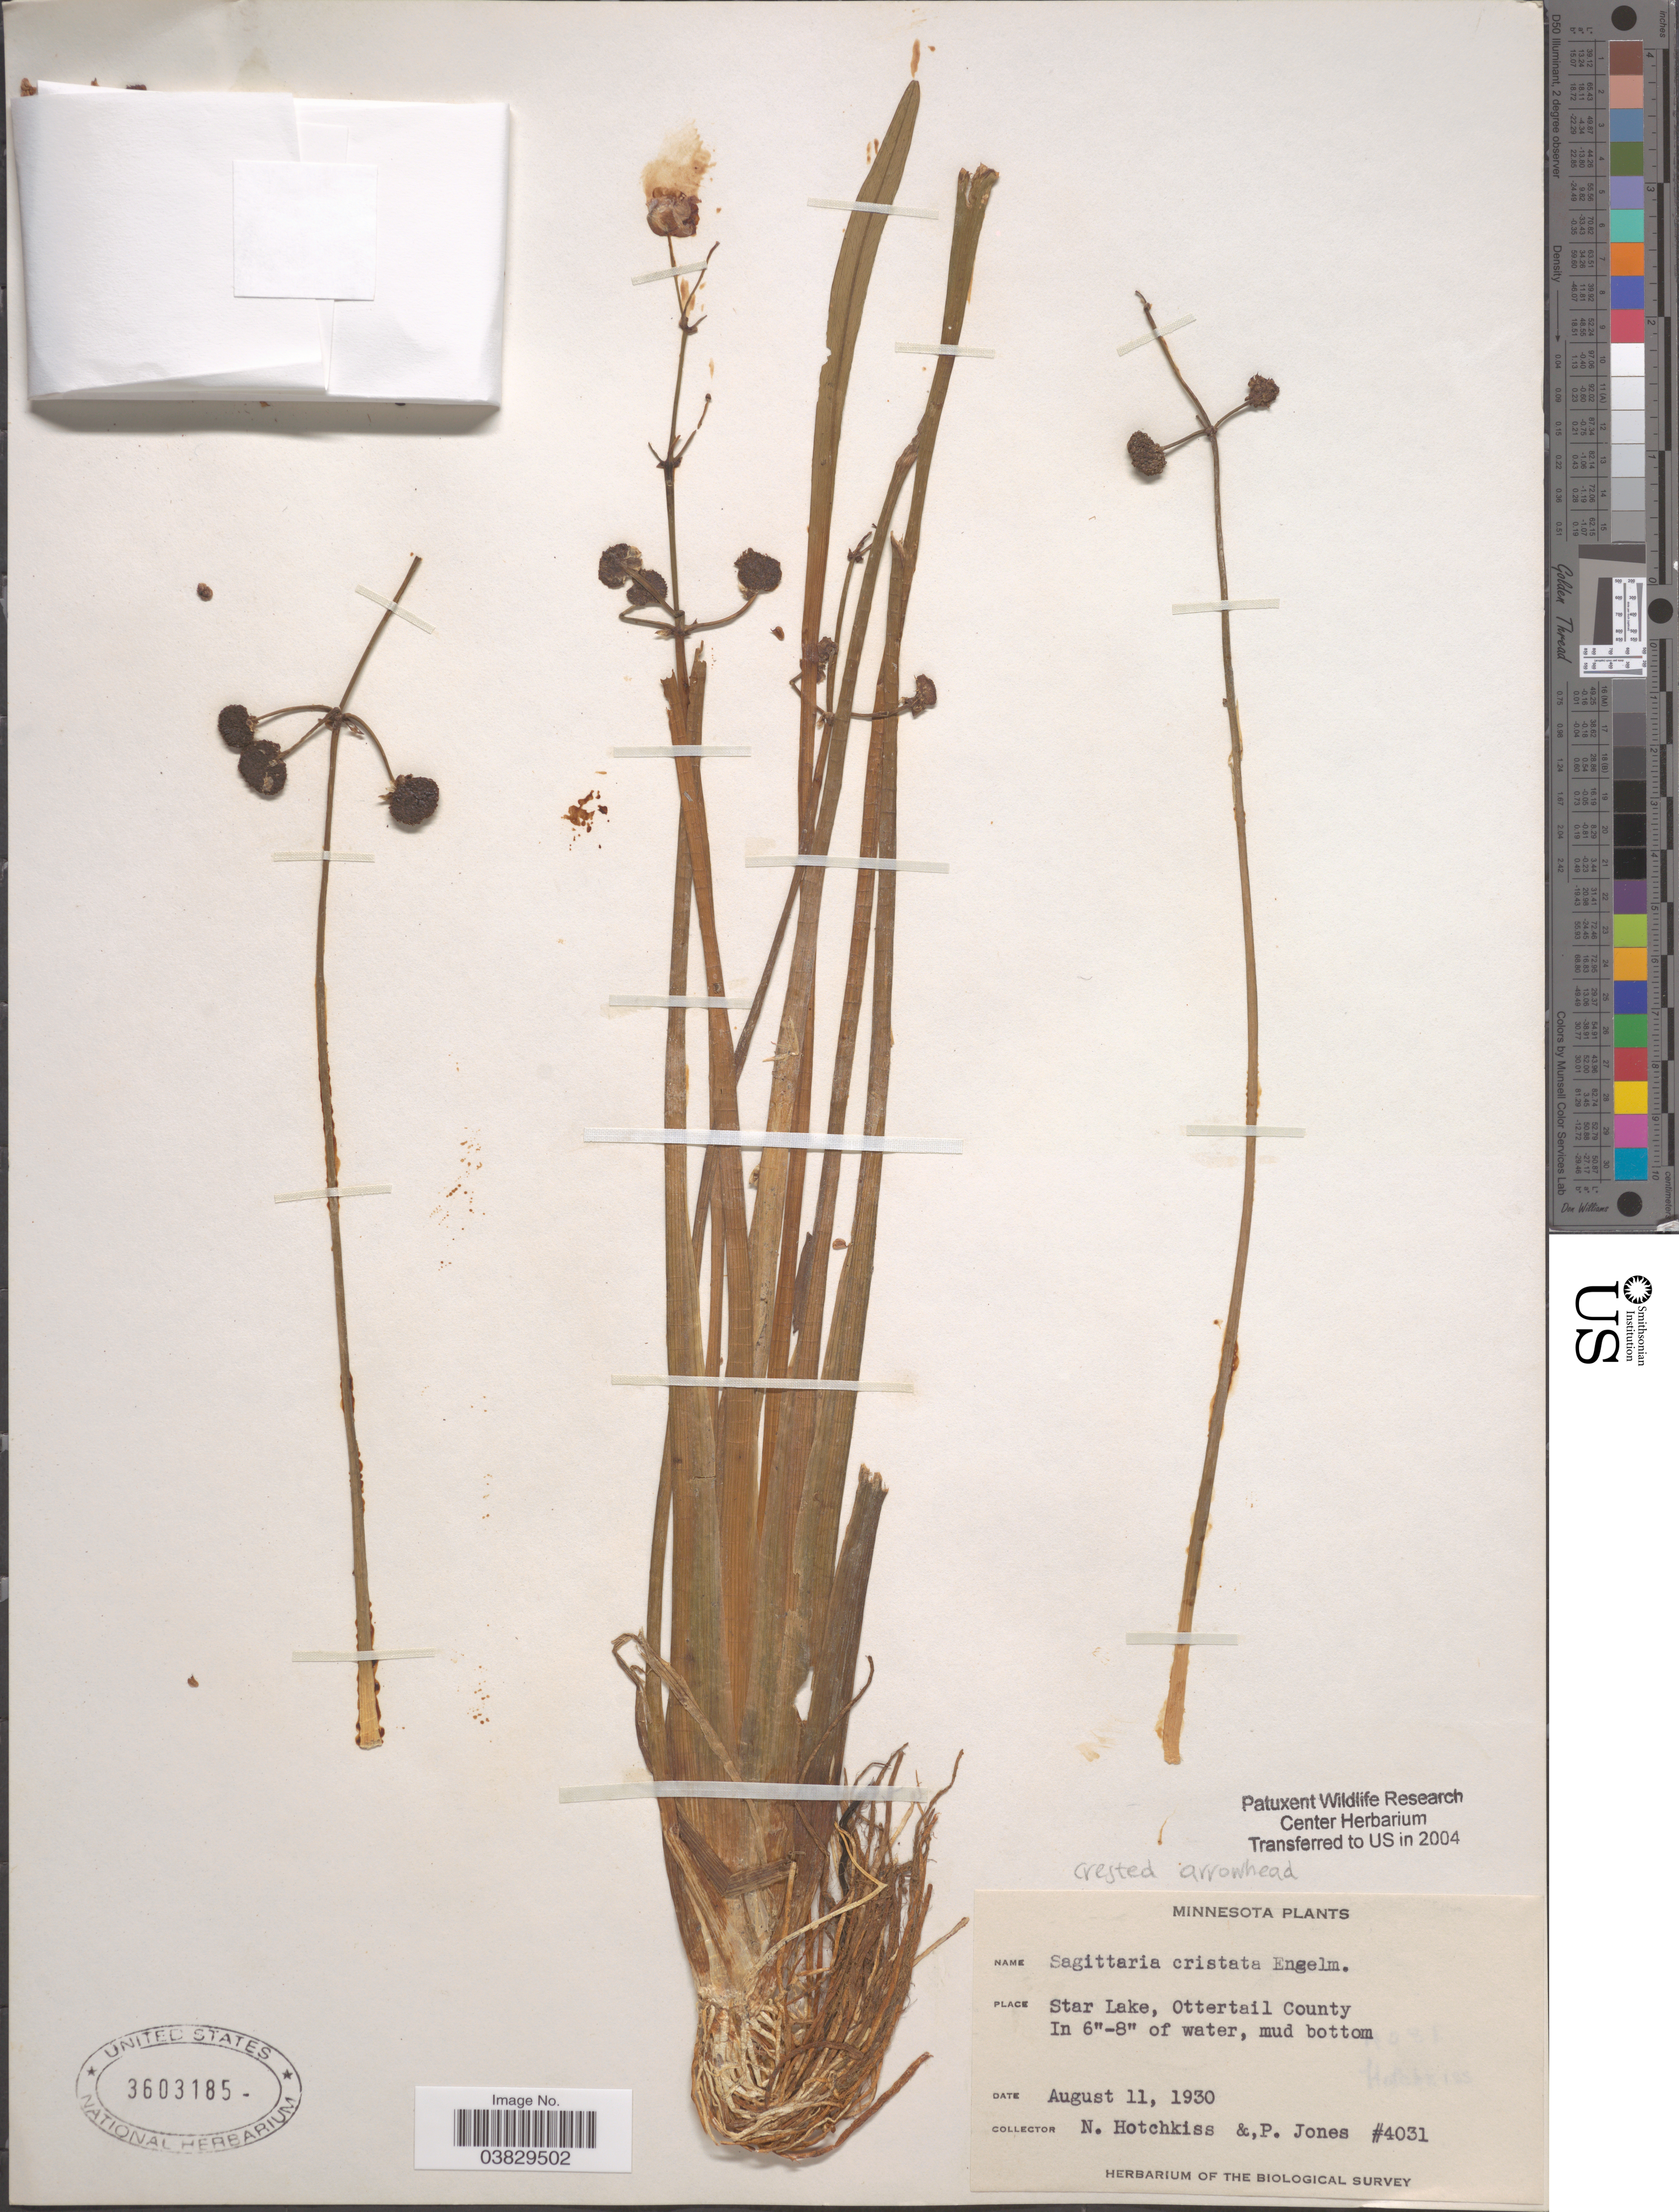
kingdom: Plantae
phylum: Tracheophyta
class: Liliopsida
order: Alismatales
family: Alismataceae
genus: Sagittaria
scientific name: Sagittaria cristata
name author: Engelm.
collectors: N. Hotchkiss & P. Jones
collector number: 4031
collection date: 1930-08-11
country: United States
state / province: Minnesota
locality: Star Lake, Ottertail County.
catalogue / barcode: US 3603185